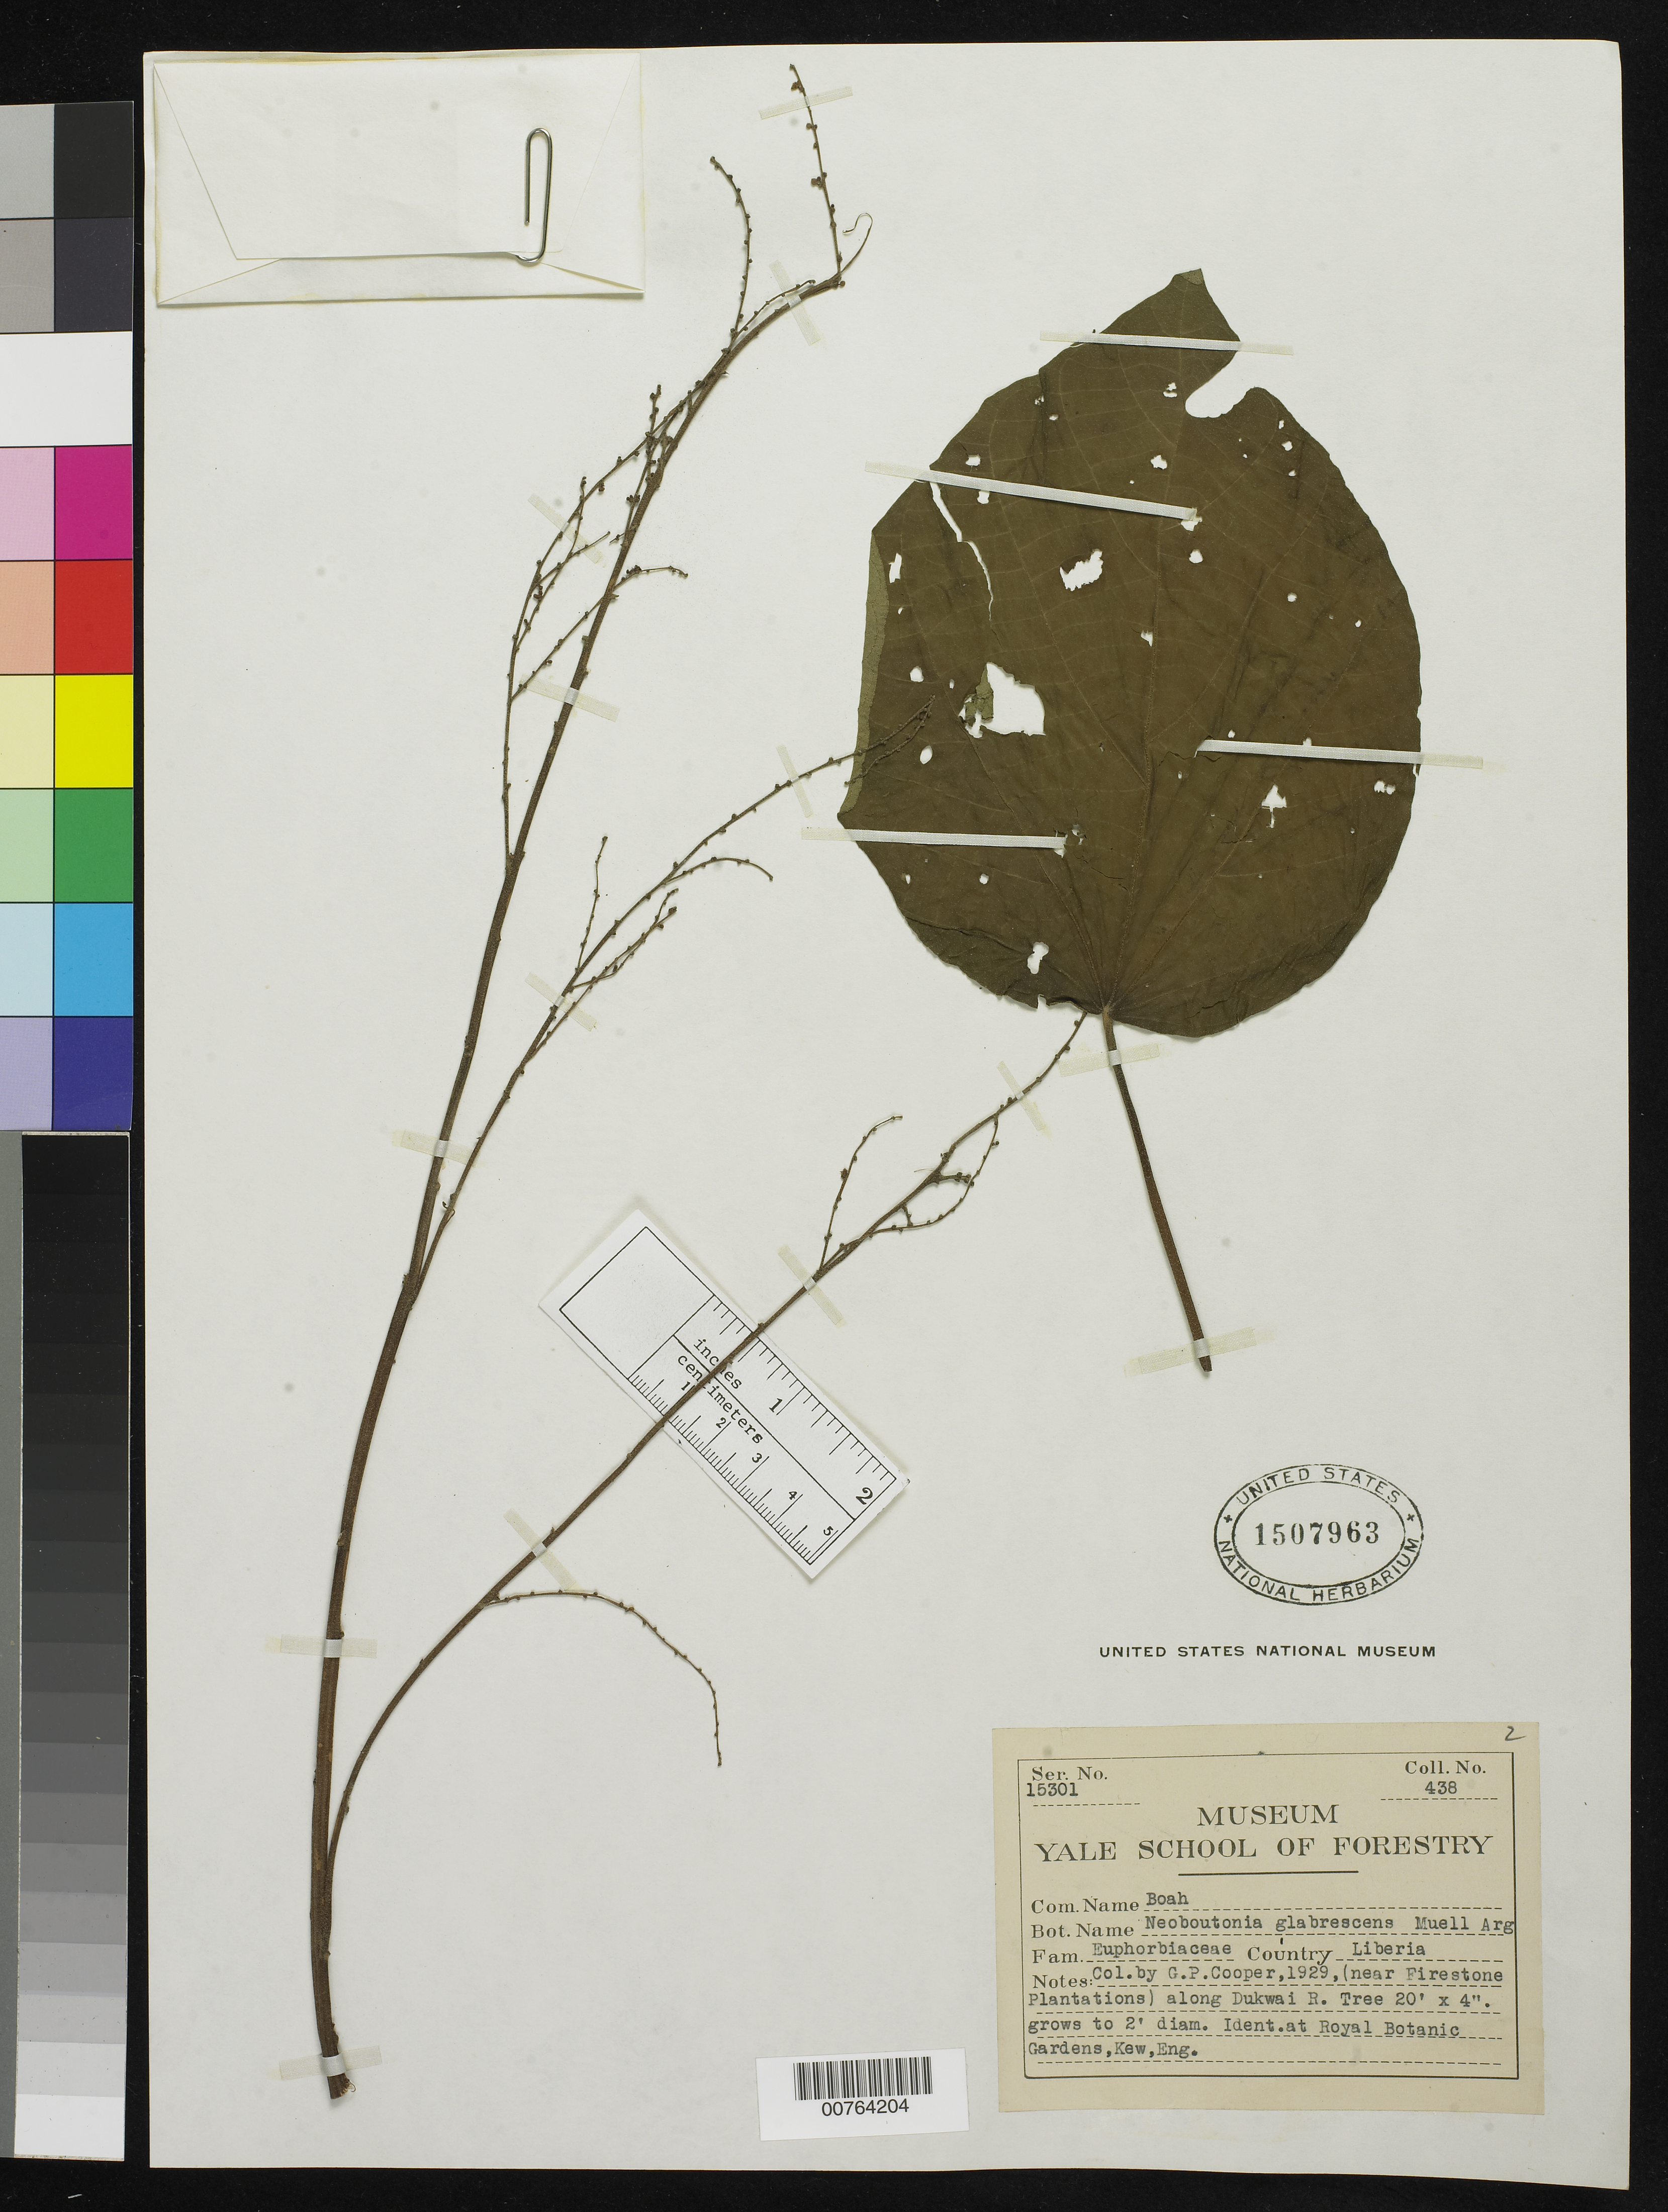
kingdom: Plantae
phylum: Tracheophyta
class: Magnoliopsida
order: Malpighiales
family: Euphorbiaceae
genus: Neoboutonia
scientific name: Neoboutonia glabrescens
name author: Prain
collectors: G. Cooper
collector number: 438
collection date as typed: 1929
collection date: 1929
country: Liberia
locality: (near Firestone Plantations) along Dukwai River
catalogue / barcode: US 1507963